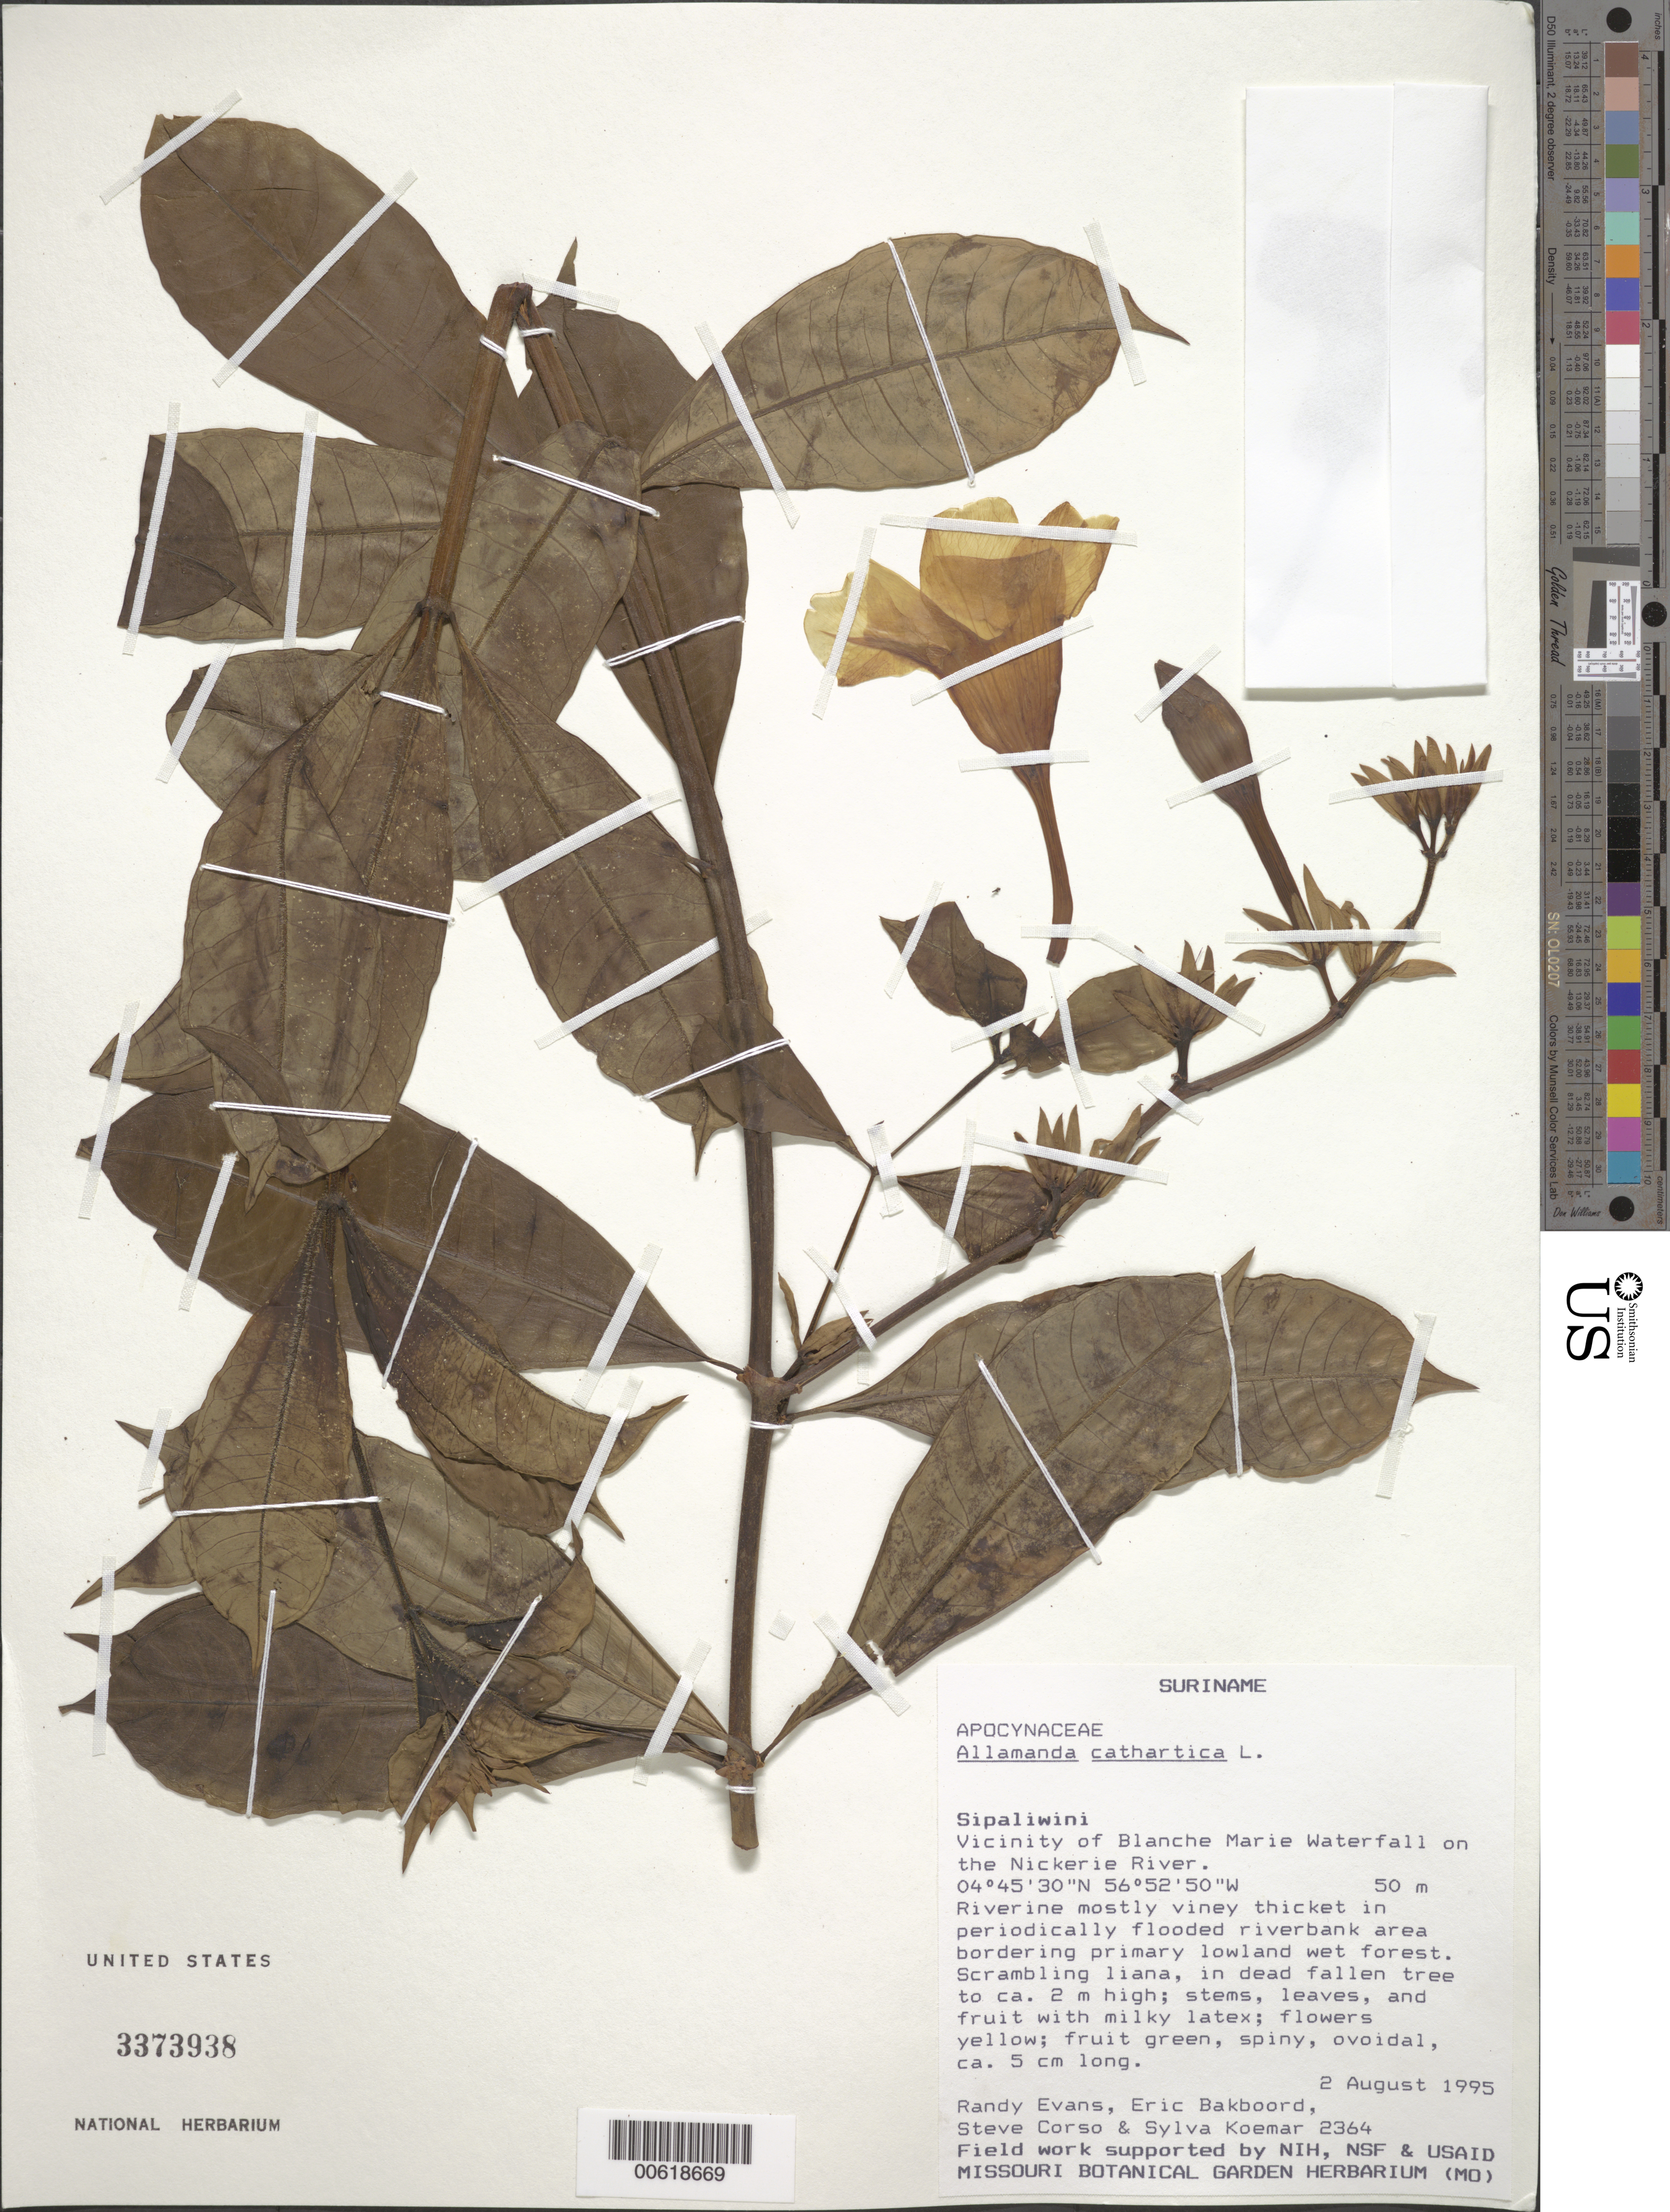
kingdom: Plantae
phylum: Tracheophyta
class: Magnoliopsida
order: Gentianales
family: Apocynaceae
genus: Allamanda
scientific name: Allamanda cathartica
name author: L.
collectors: R. Evans, E. Bakboord, S. Corso & S. Koemar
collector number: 2364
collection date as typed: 2-Aug-95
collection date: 1995-08-02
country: Suriname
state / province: Sipaliwini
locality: Blanche Marie Waterfall, vic., on Nickerie R.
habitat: Riverine mostly viney thicket in periodically flooded riverbank area bordering primary lowland wet forest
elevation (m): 50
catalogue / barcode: US 3373938